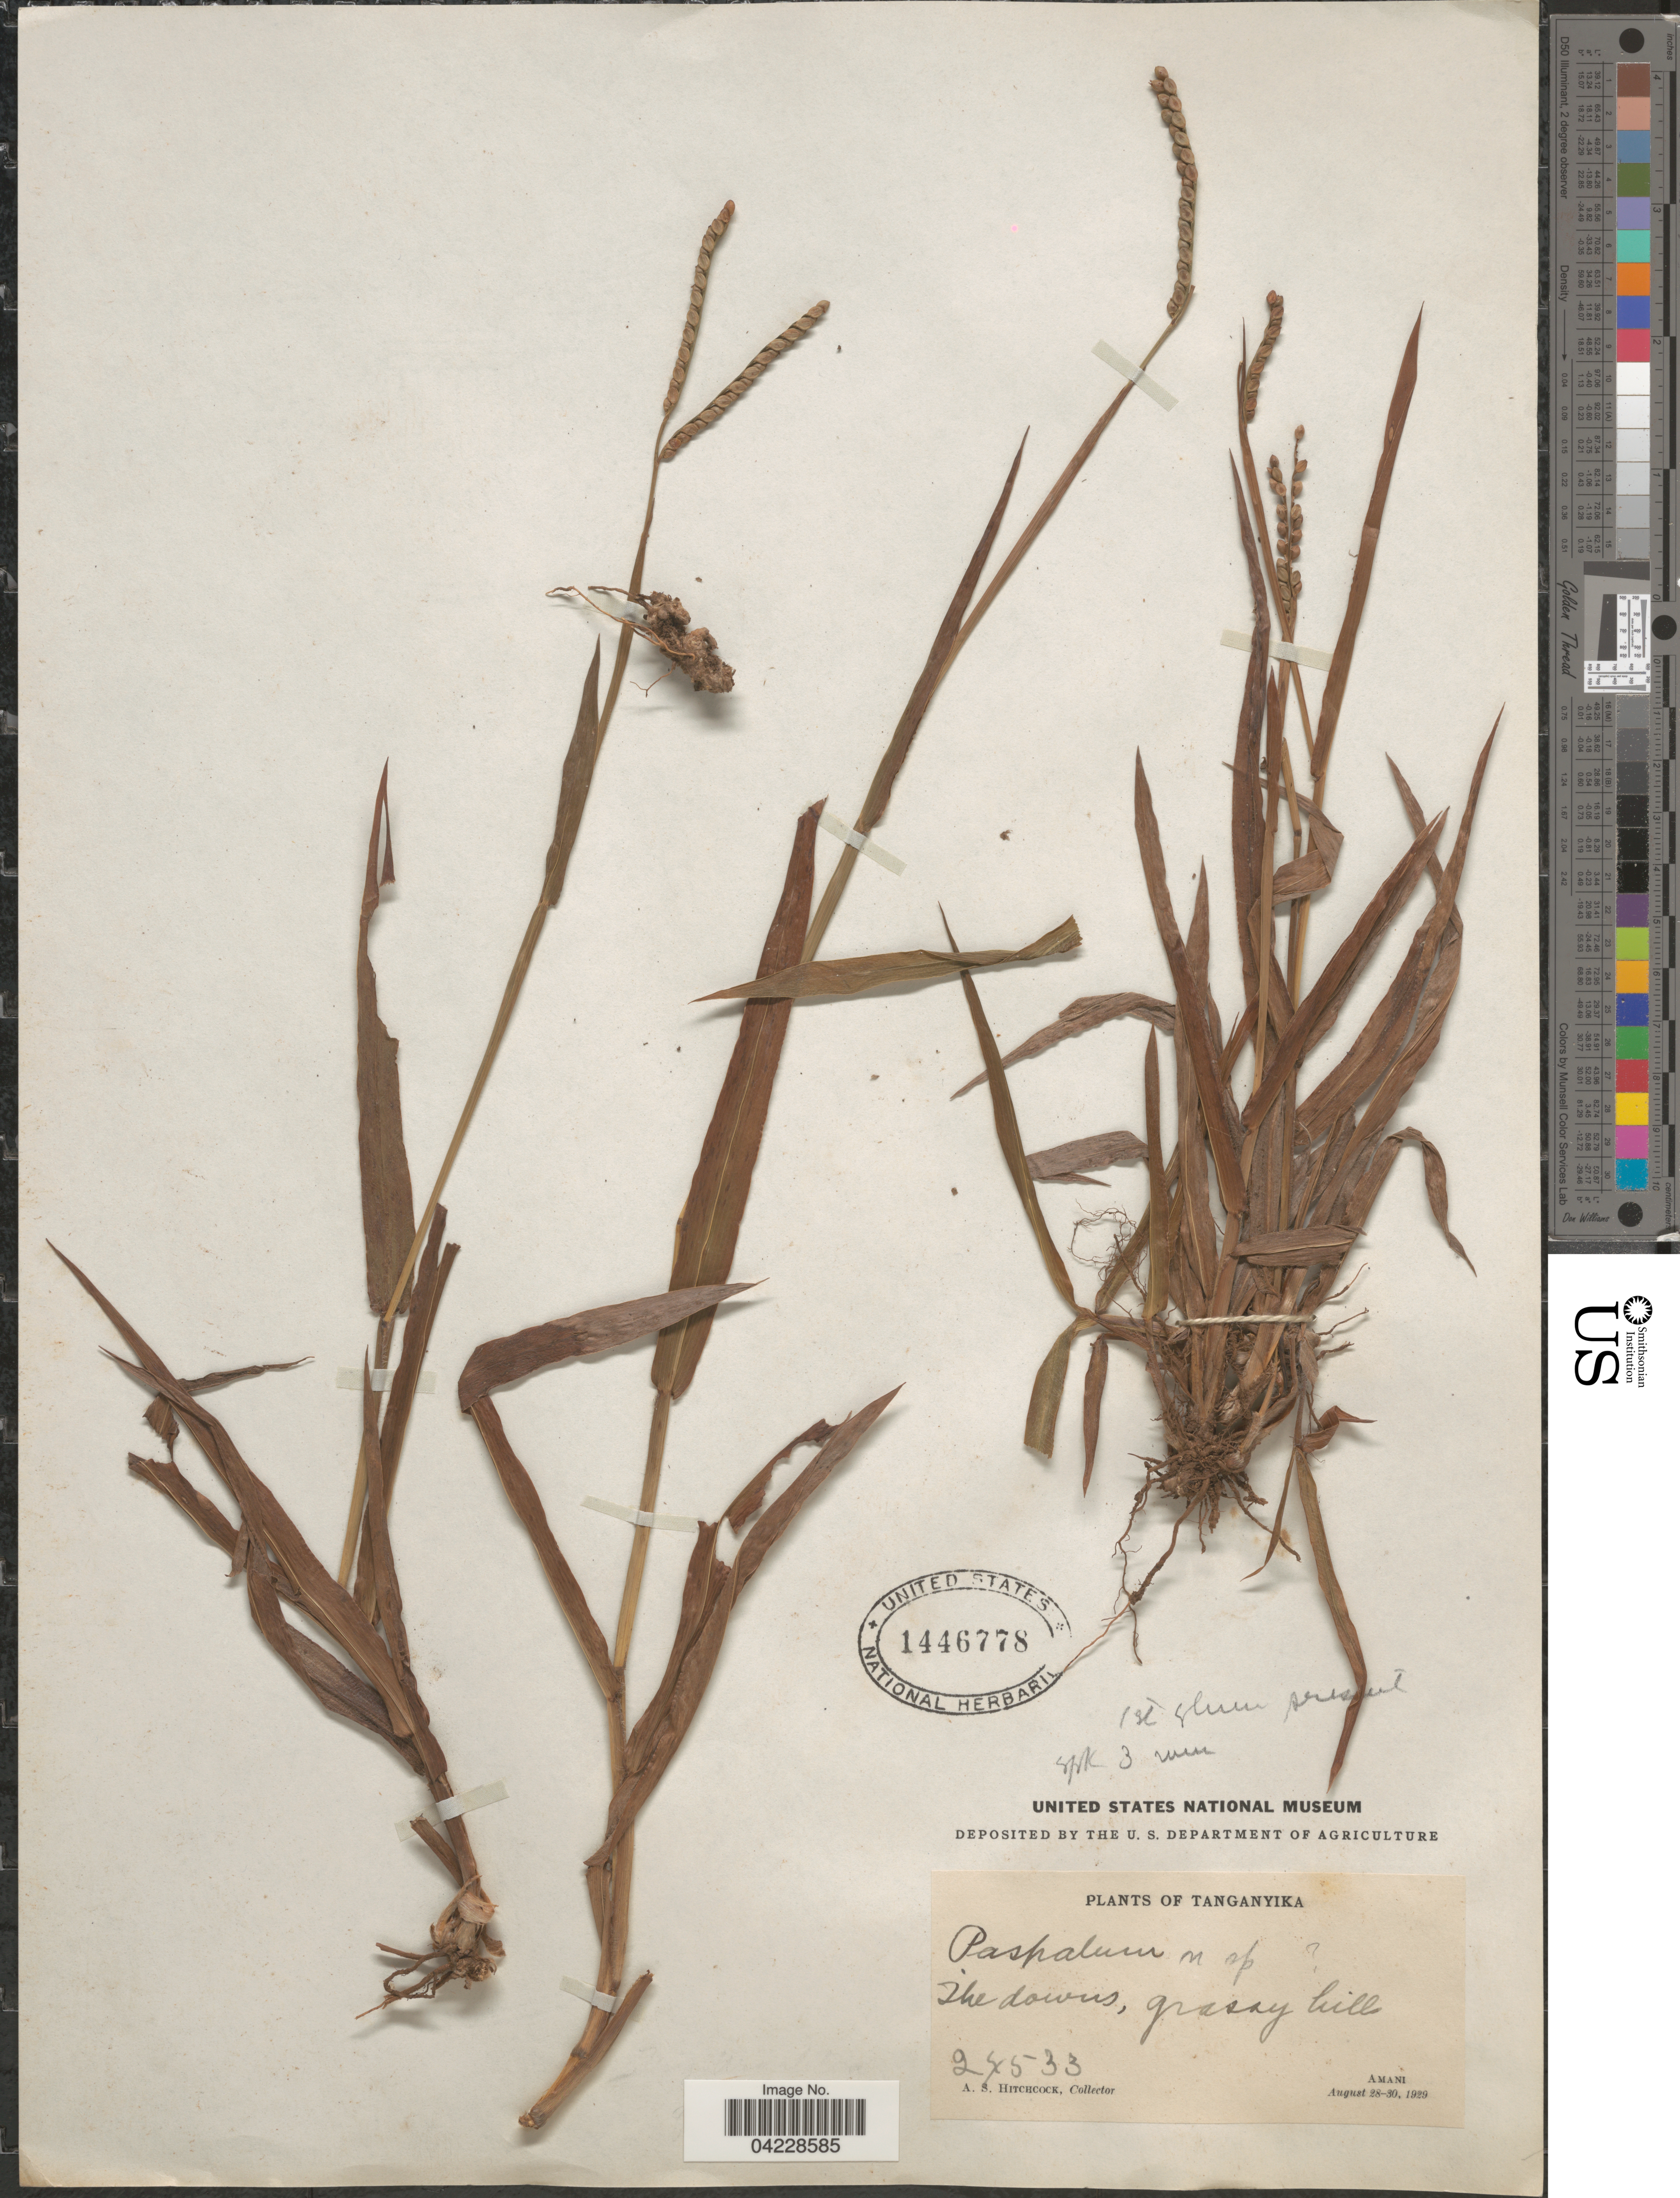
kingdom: Plantae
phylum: Tracheophyta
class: Liliopsida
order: Poales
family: Poaceae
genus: Paspalum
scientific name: Paspalum scrobiculatum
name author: L.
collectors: A. S. Hitchcock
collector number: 24533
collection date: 1929-08-28/1929-08-30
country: Tanzania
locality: Tanganyika. The downs, grassy hills. Amani.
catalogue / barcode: US 1446778